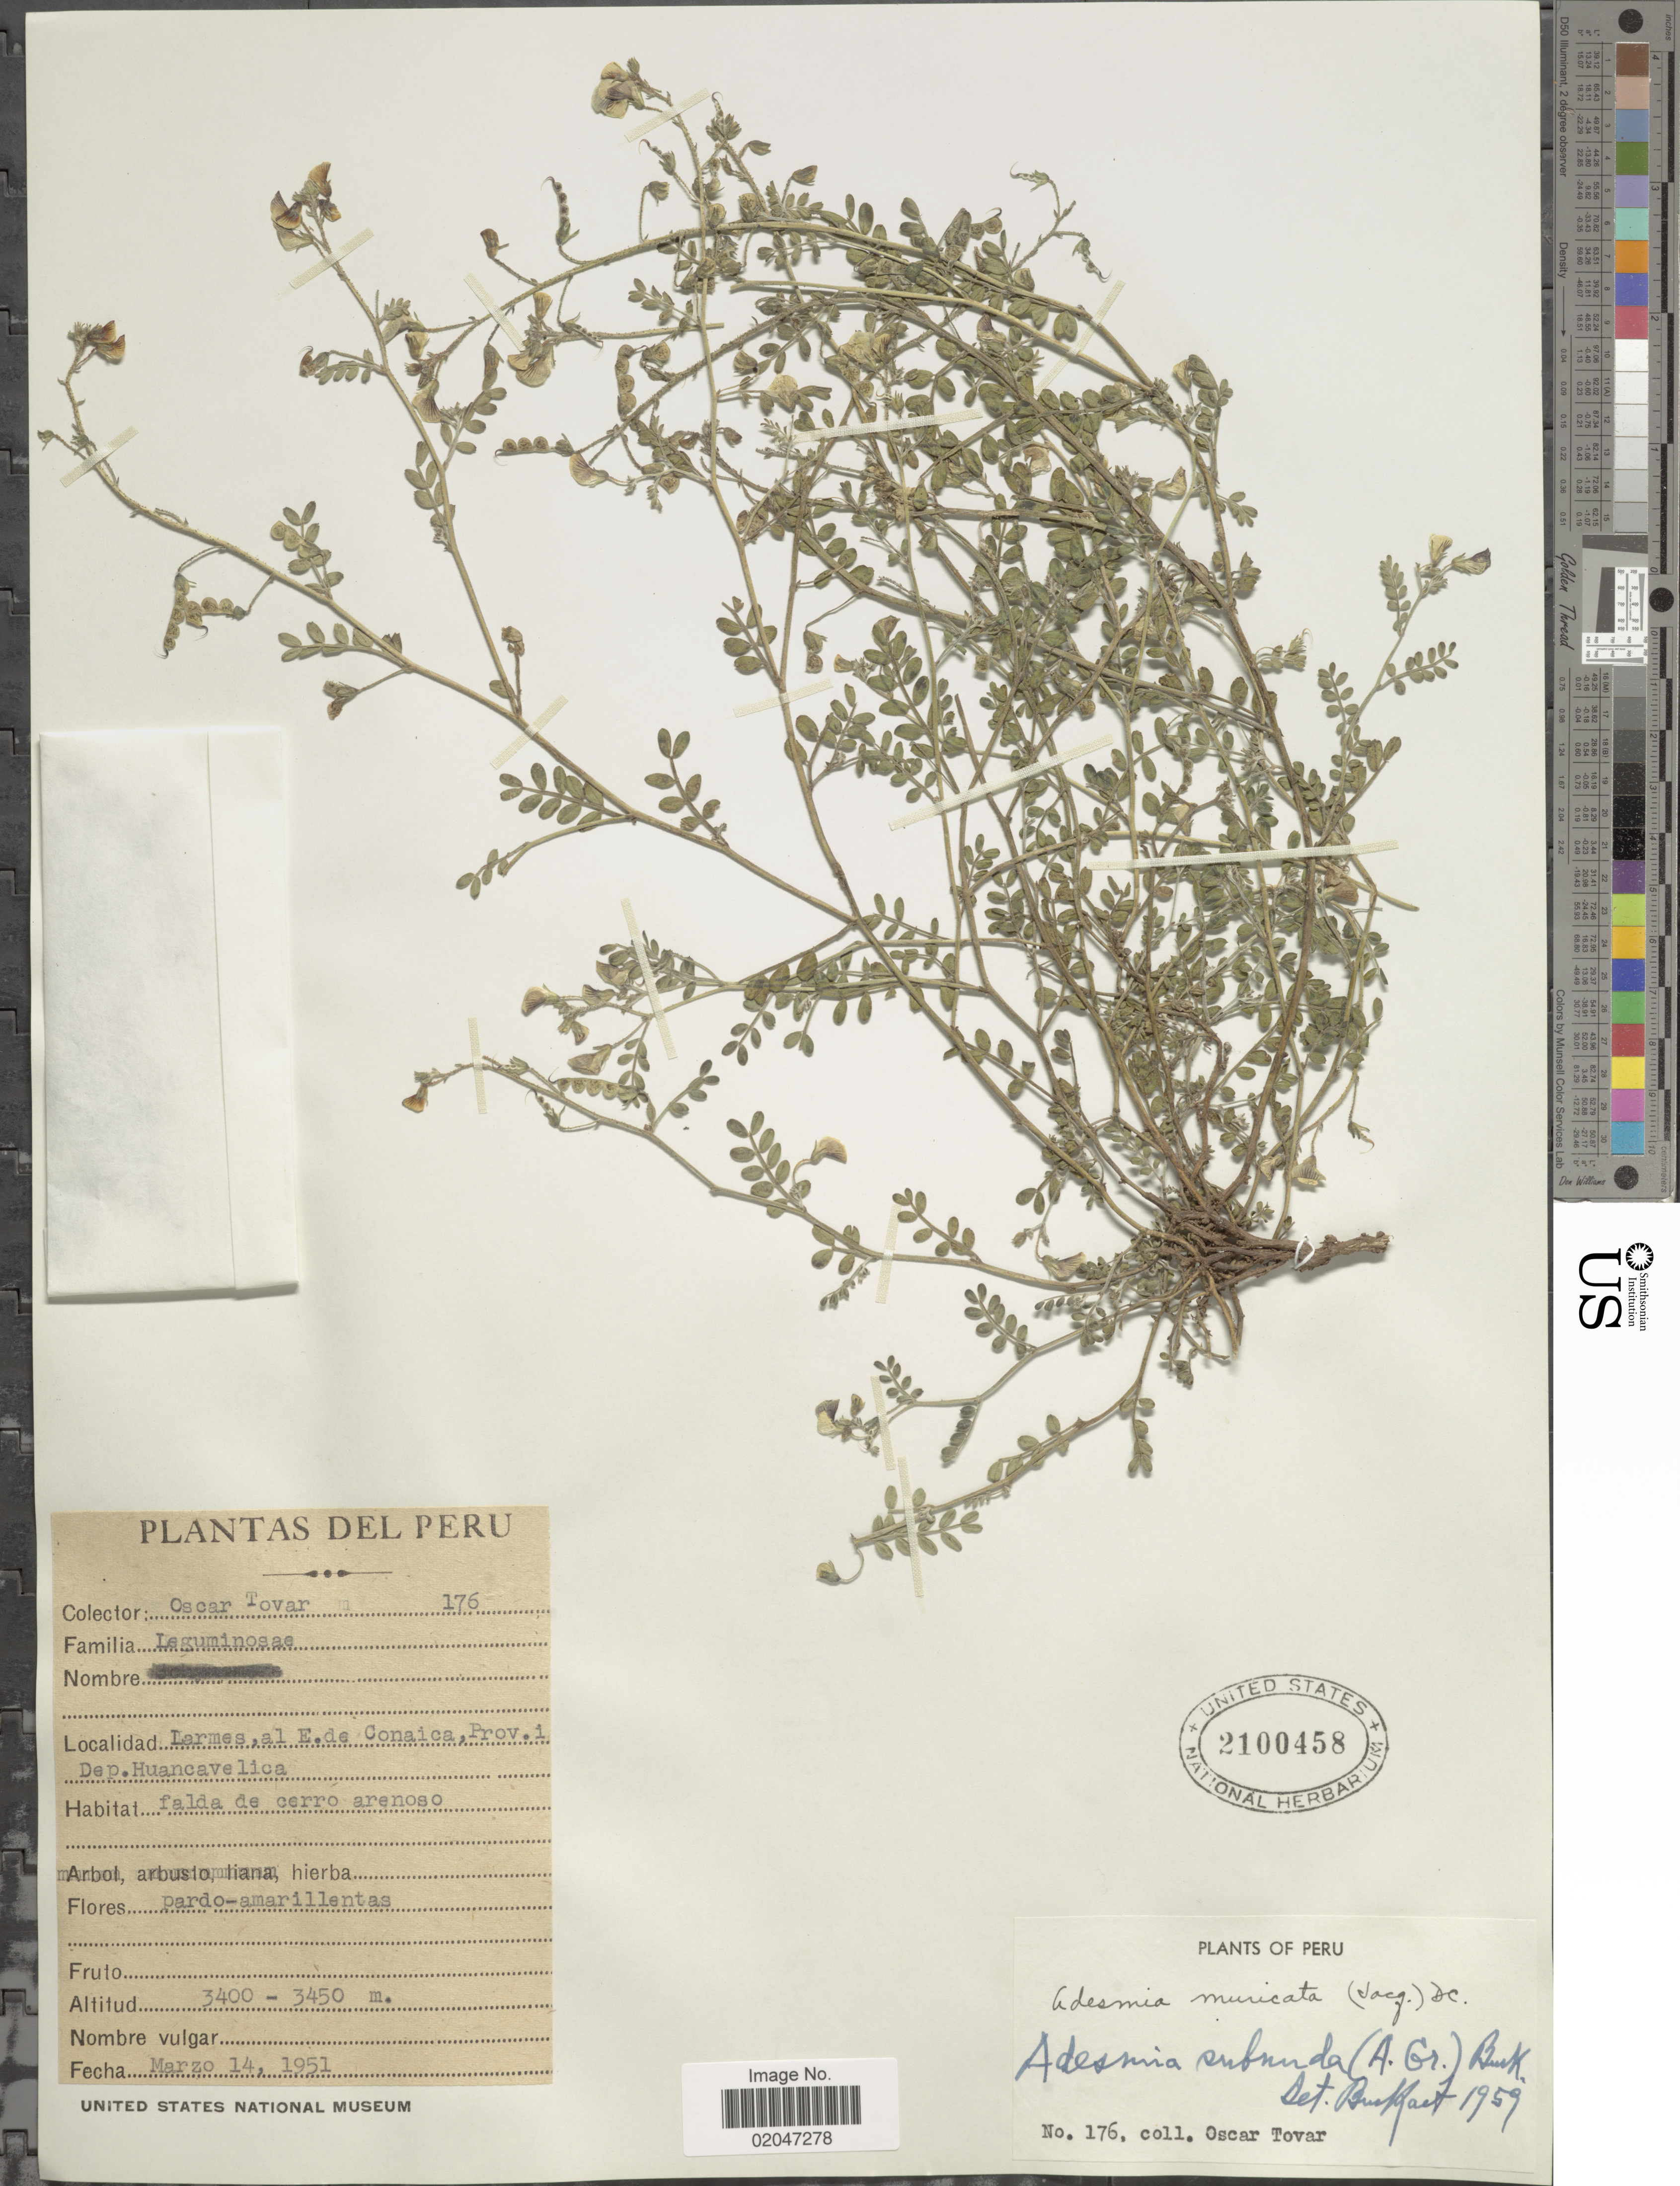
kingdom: Plantae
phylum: Tracheophyta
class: Magnoliopsida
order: Fabales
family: Fabaceae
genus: Adesmia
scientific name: Adesmia subnuda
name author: (A. Gray) Burkart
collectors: Ó. Tovar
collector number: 176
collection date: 1951-03-14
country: Peru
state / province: Huancavelica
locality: Larmes, al E de Conaica, prov. i Dep. Huancavelica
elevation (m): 3400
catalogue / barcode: US 2100458